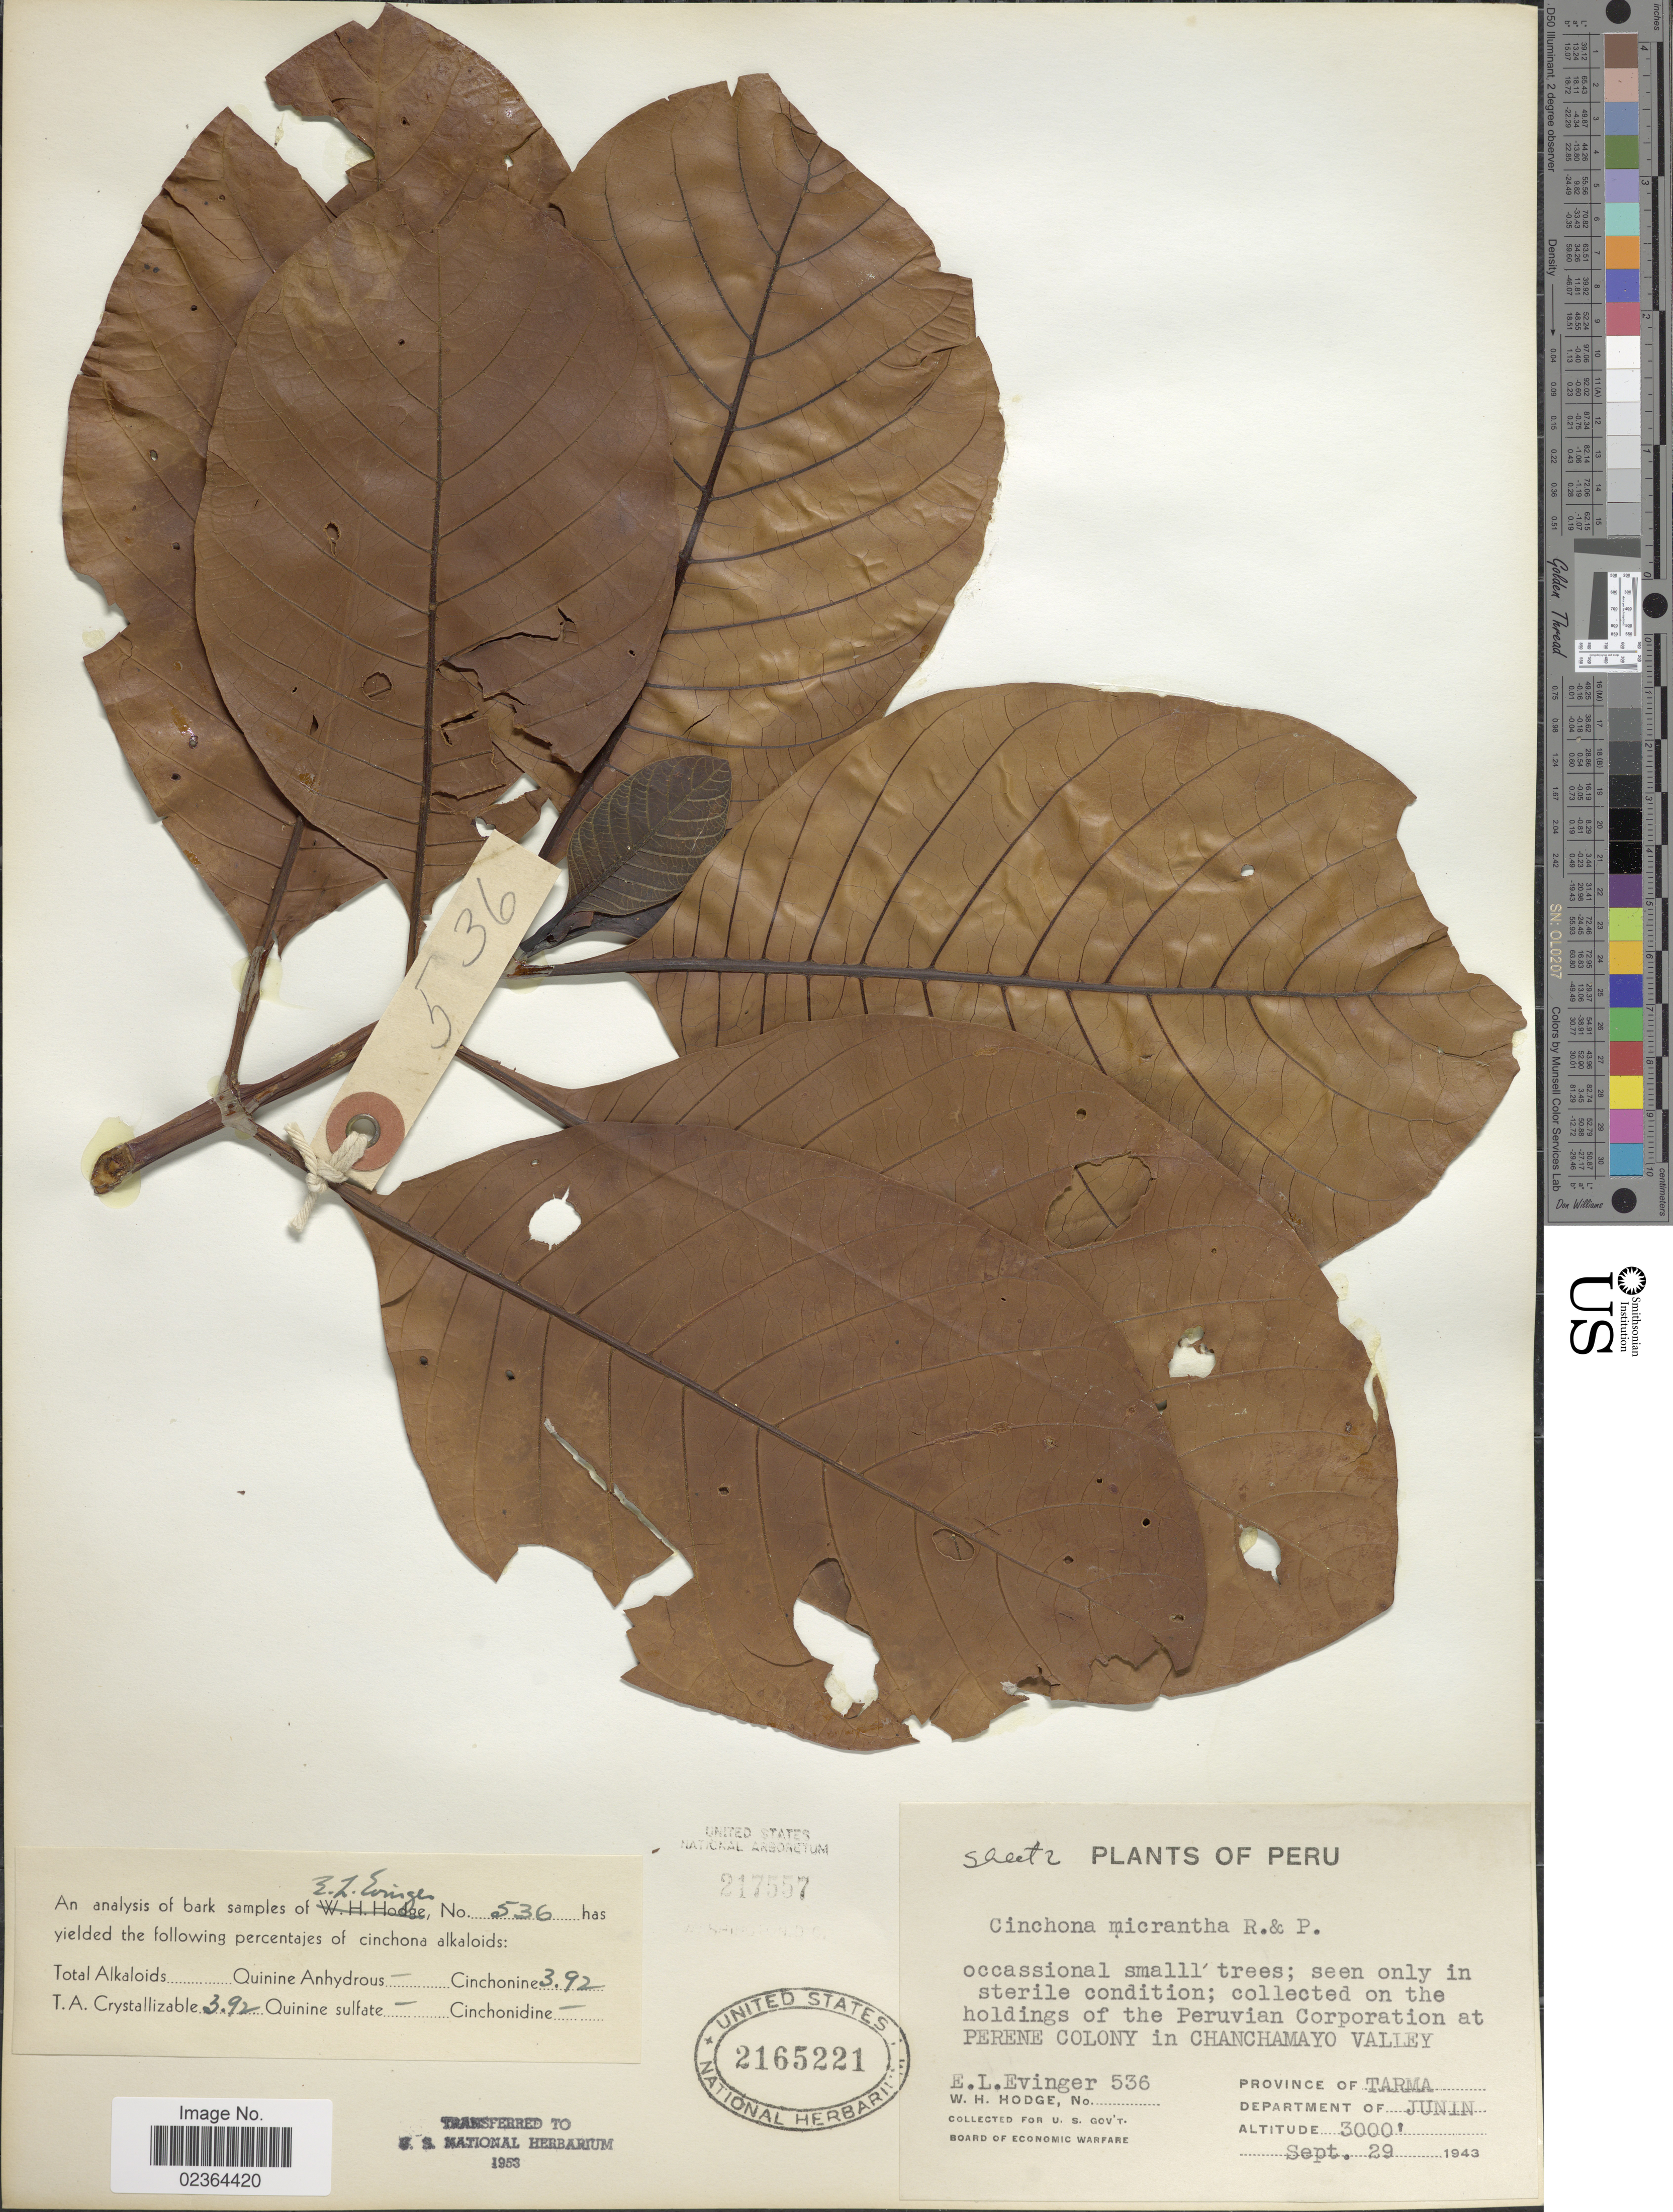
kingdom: Plantae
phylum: Tracheophyta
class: Magnoliopsida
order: Gentianales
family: Rubiaceae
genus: Cinchona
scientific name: Cinchona micrantha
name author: Ruiz & Pav.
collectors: E. Evinger & W. Hodge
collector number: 536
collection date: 1943-09-29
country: Peru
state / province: Junín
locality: Province of Tarma, Department of Junin, on the holding of the Peruvian Corporation at Perene Colony in Chanchamayo Valley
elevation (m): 914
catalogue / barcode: US 2165221